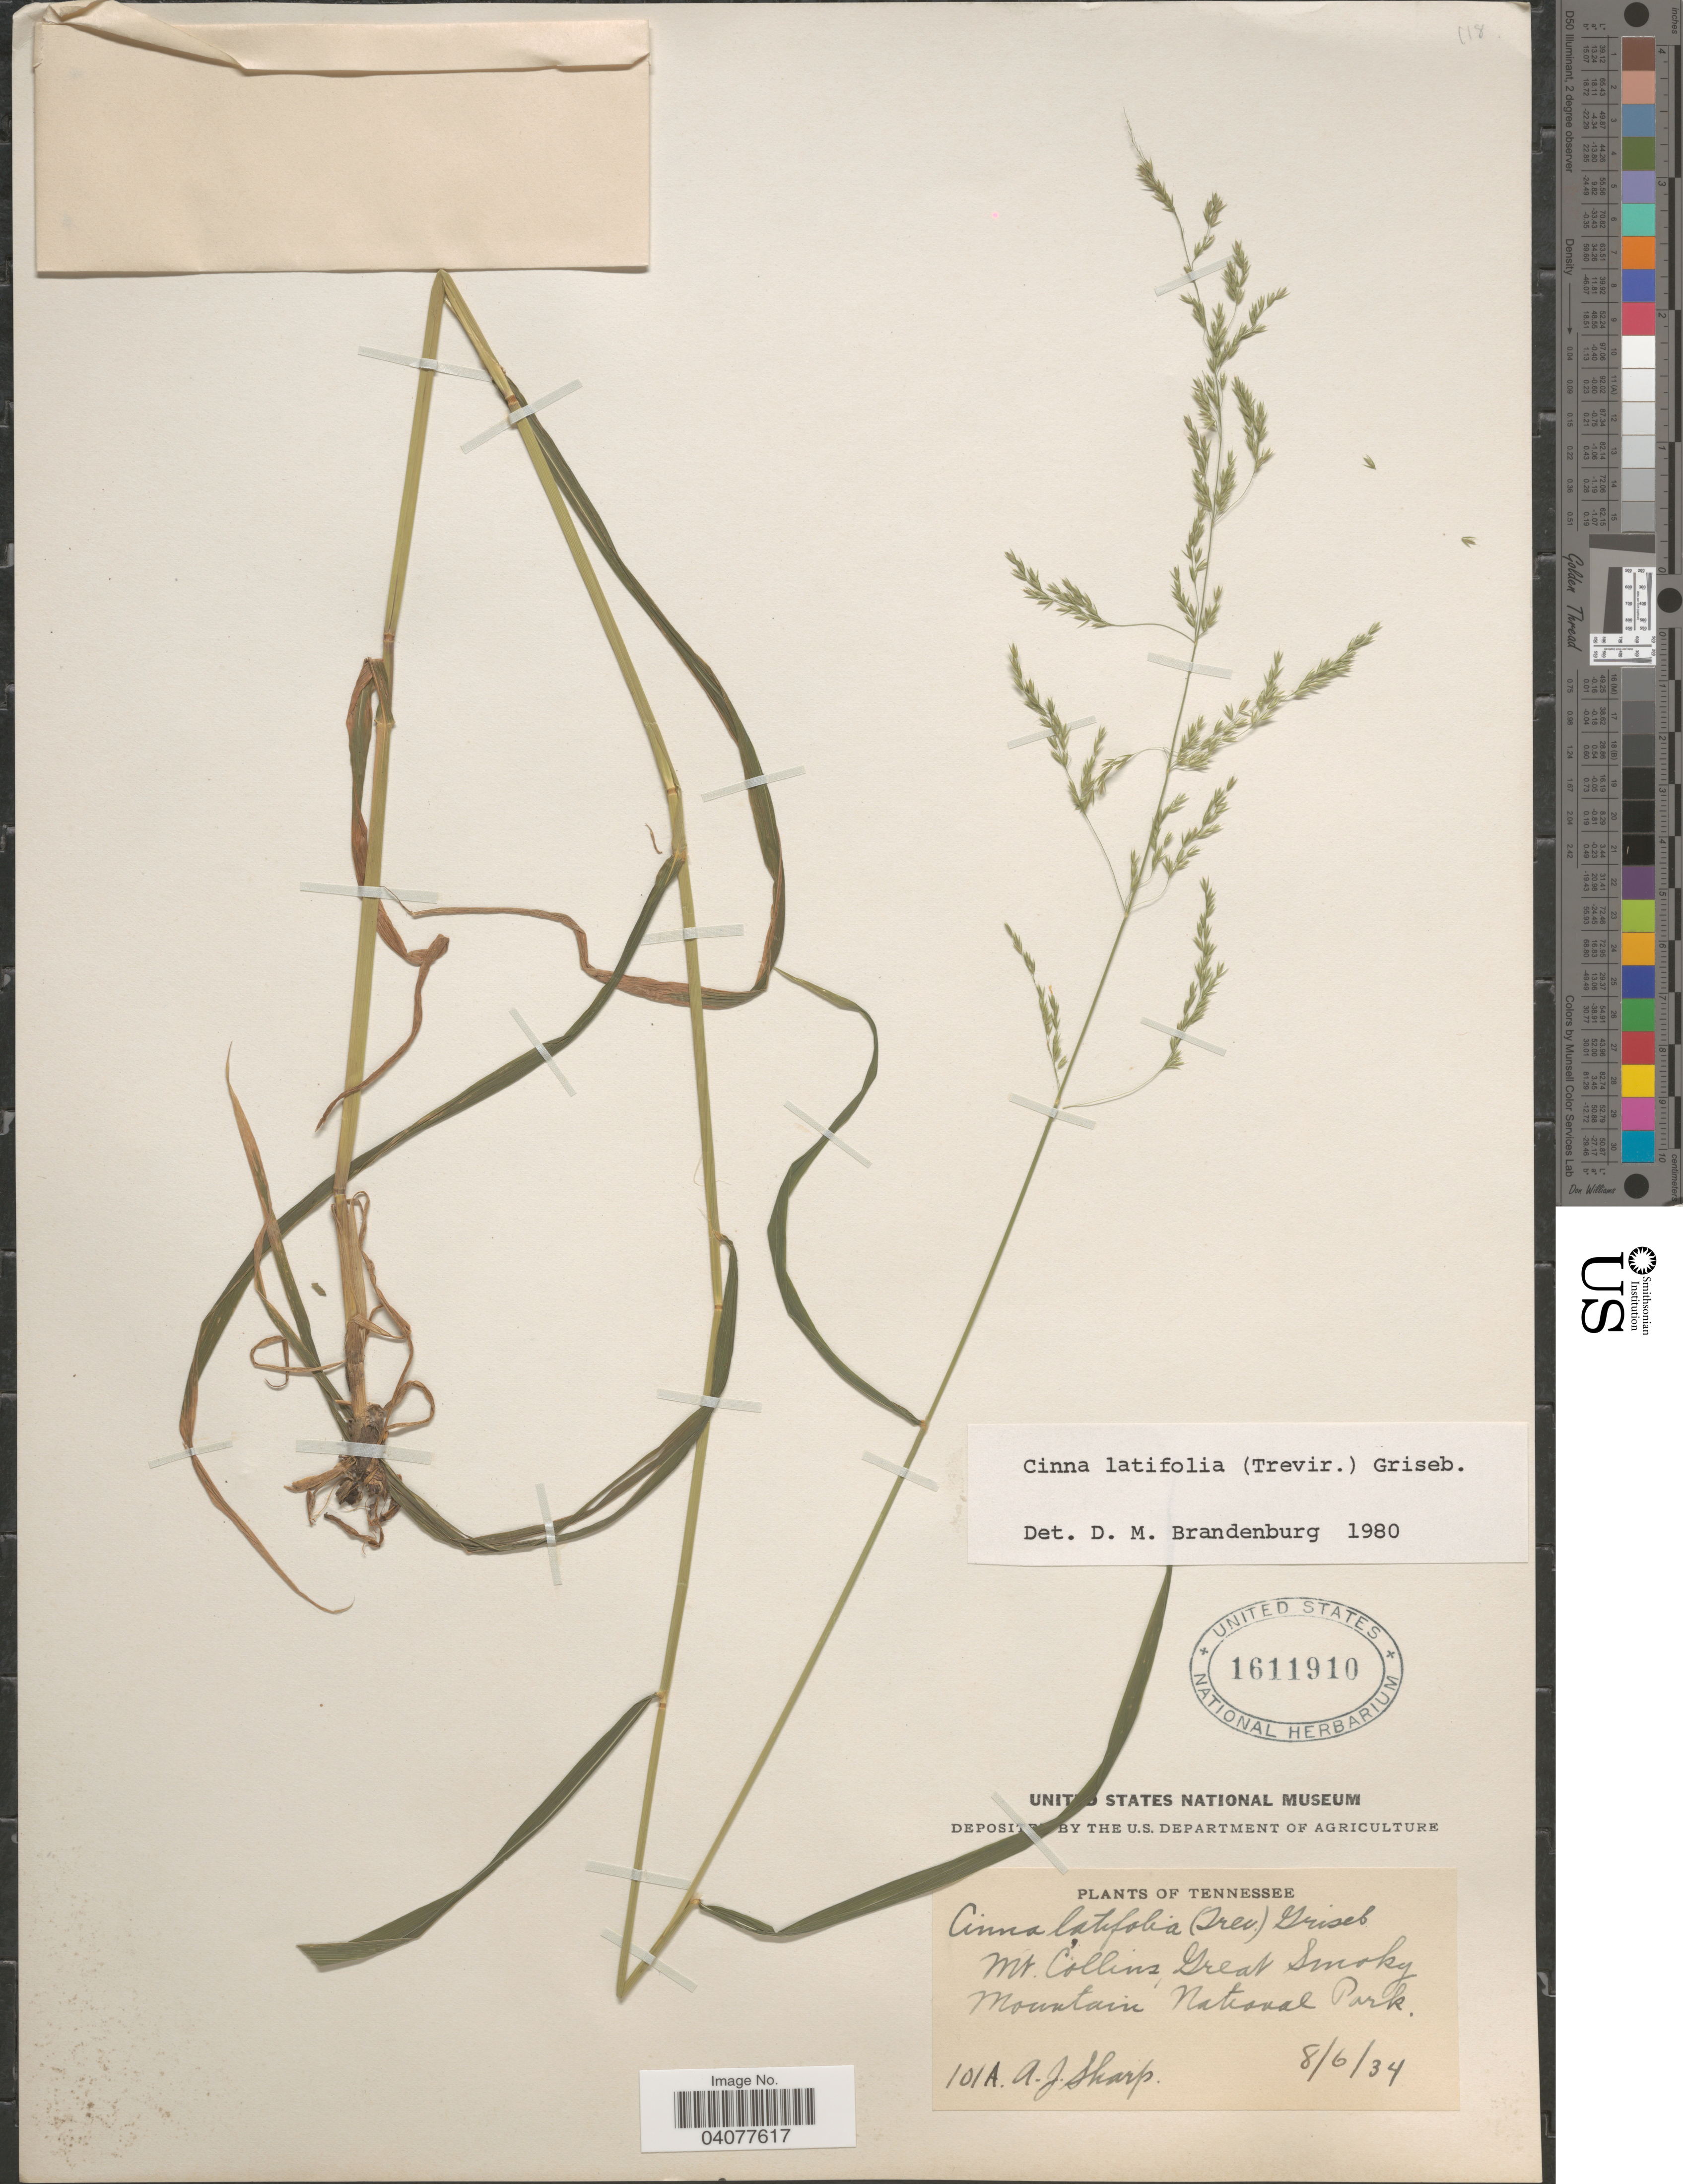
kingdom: Plantae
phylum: Tracheophyta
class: Liliopsida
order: Poales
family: Poaceae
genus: Cinna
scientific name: Cinna latifolia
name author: (Trevir. ex Goeppert) Griseb.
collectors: A. J. Sharp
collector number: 101A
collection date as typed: Transcribed d/m/y: 6/8/34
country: United States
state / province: Tennessee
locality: Mt. Collins Great Smoky Mountain National Park.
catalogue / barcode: US 1611910